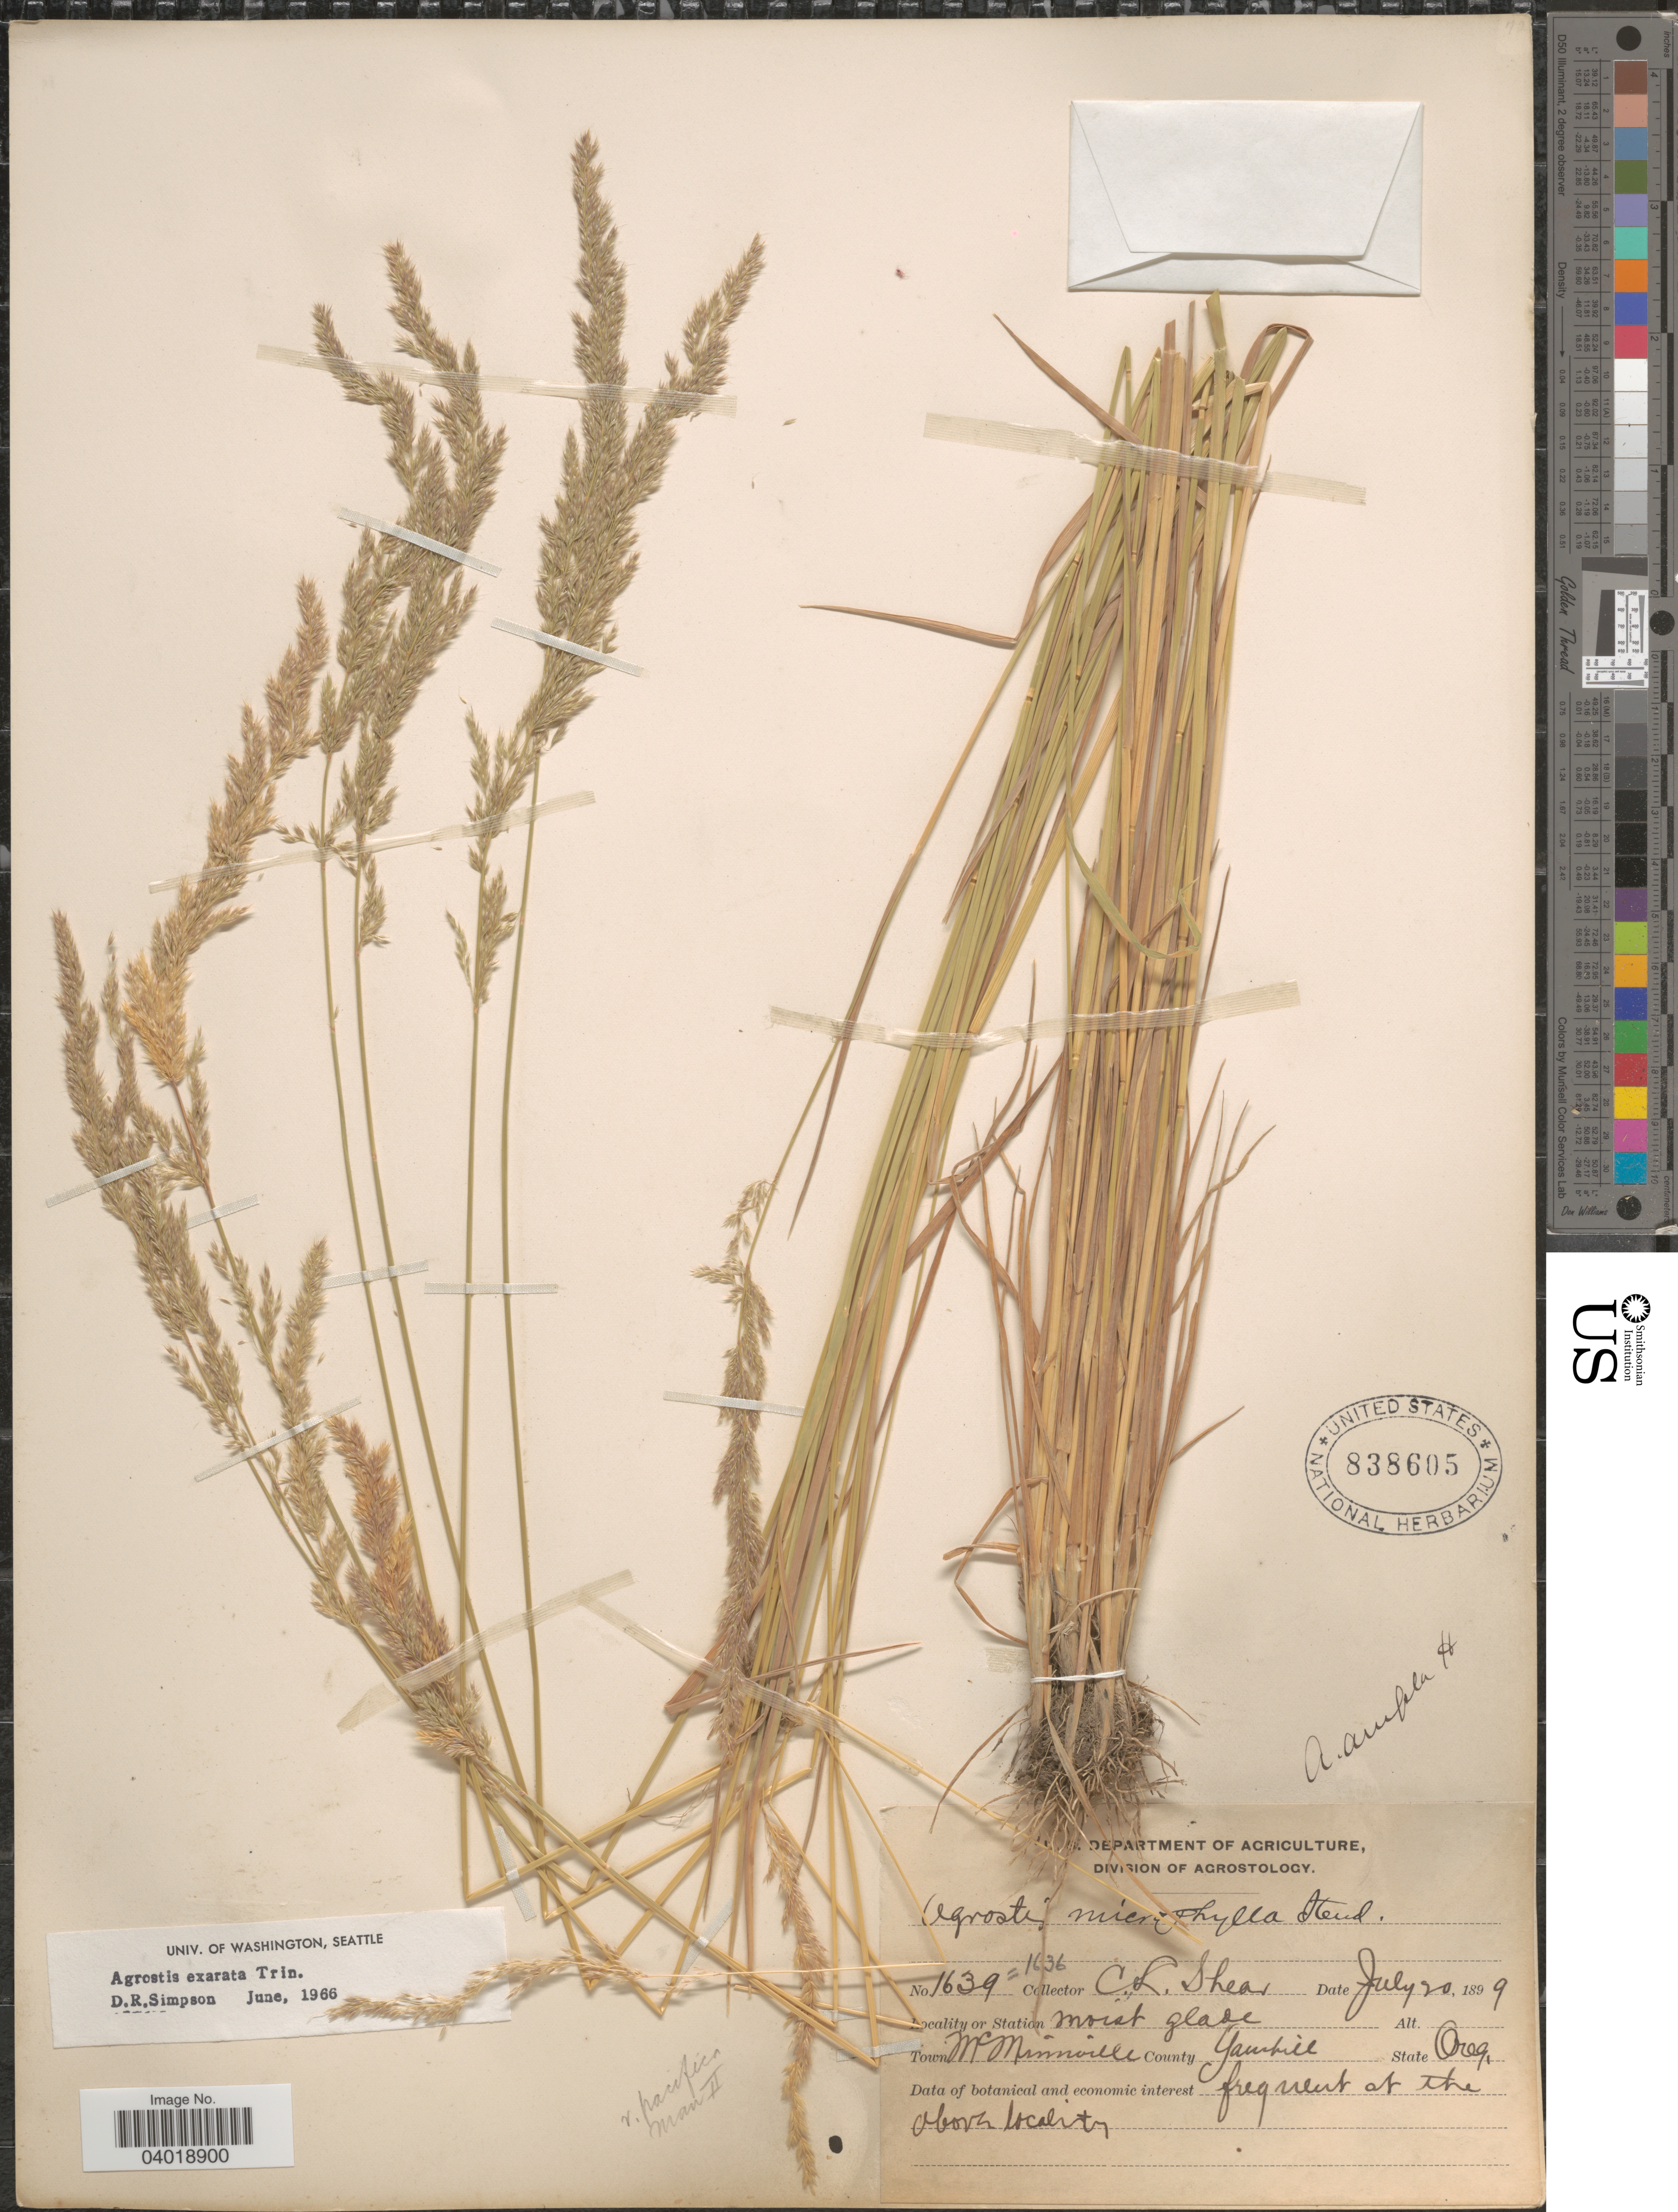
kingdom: Plantae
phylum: Tracheophyta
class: Liliopsida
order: Poales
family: Poaceae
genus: Agrostis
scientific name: Agrostis exarata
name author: Trin.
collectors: C. L. Shear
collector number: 1639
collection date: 1899-07-20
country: United States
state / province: Oregon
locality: Town McMinnville. County Yamhill.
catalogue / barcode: US 838605